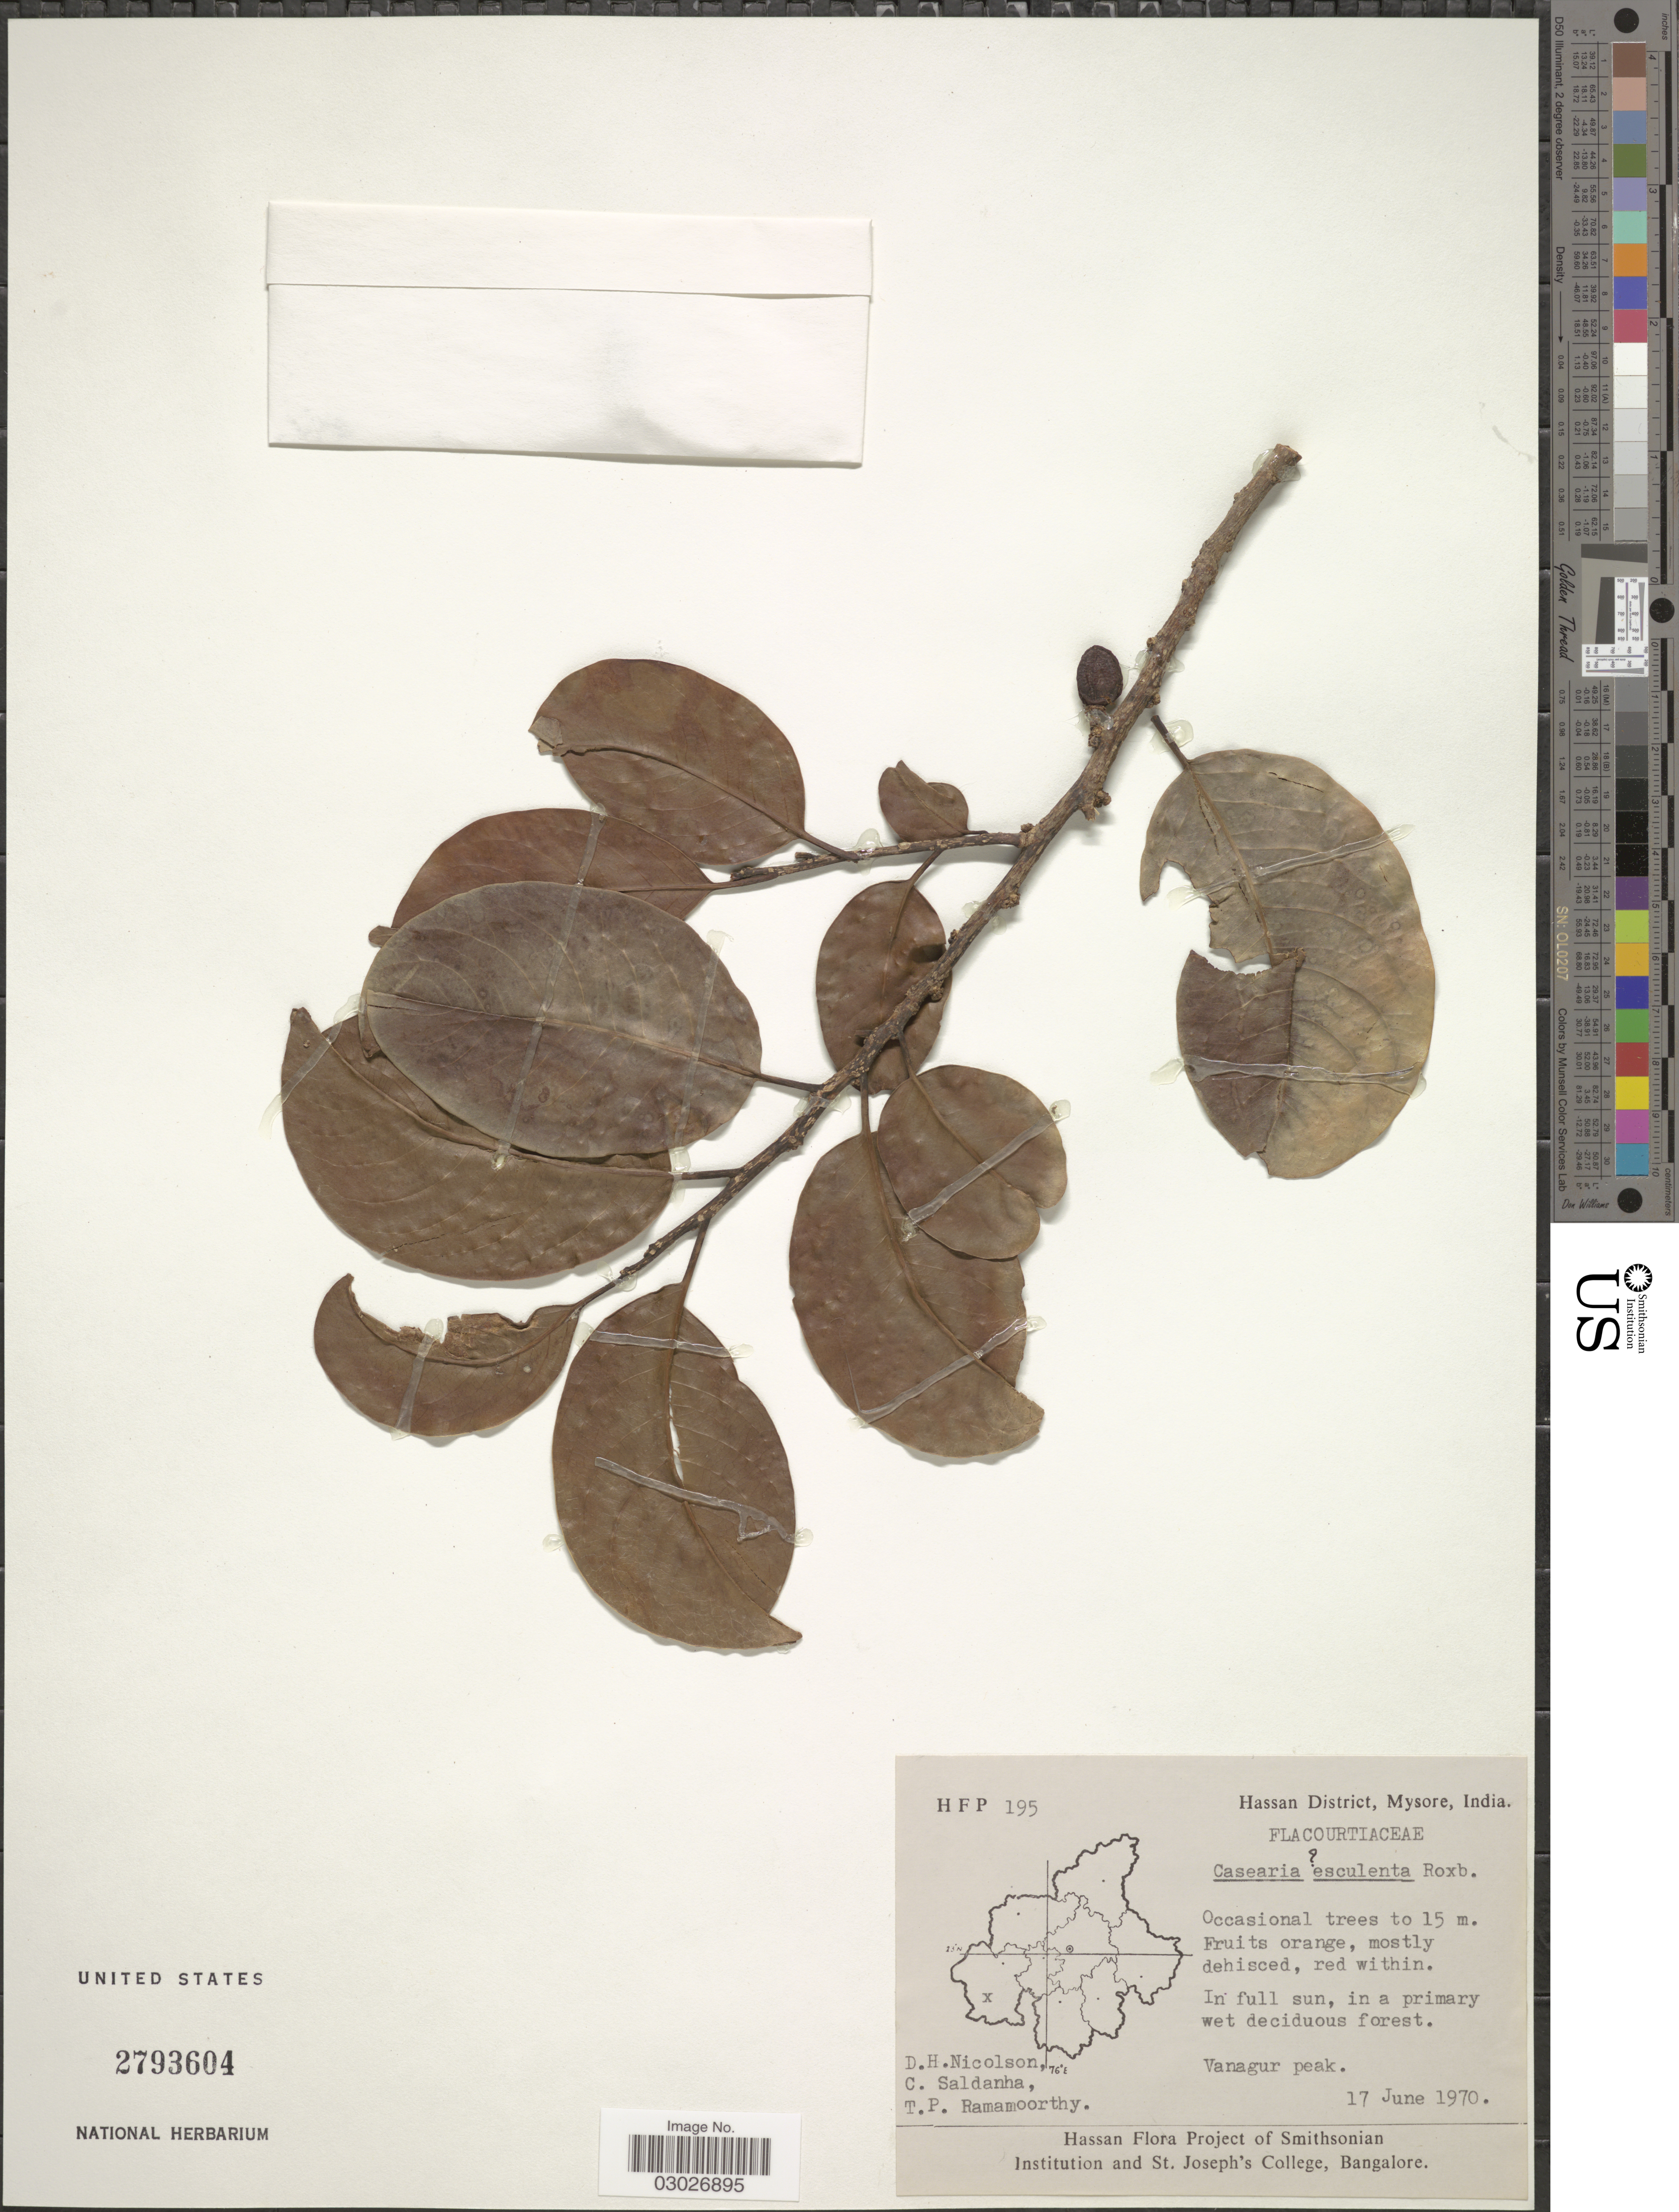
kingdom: Plantae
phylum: Tracheophyta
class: Magnoliopsida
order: Malpighiales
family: Salicaceae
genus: Casearia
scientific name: Casearia esculenta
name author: Roxb.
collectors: D. H. Nicolson, C. Saldanha & T. P. Ramamoorthy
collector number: HFP195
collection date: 1970-06-17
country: India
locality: Hassan District, Mysore. Vanagur peak.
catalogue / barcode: US 2793604